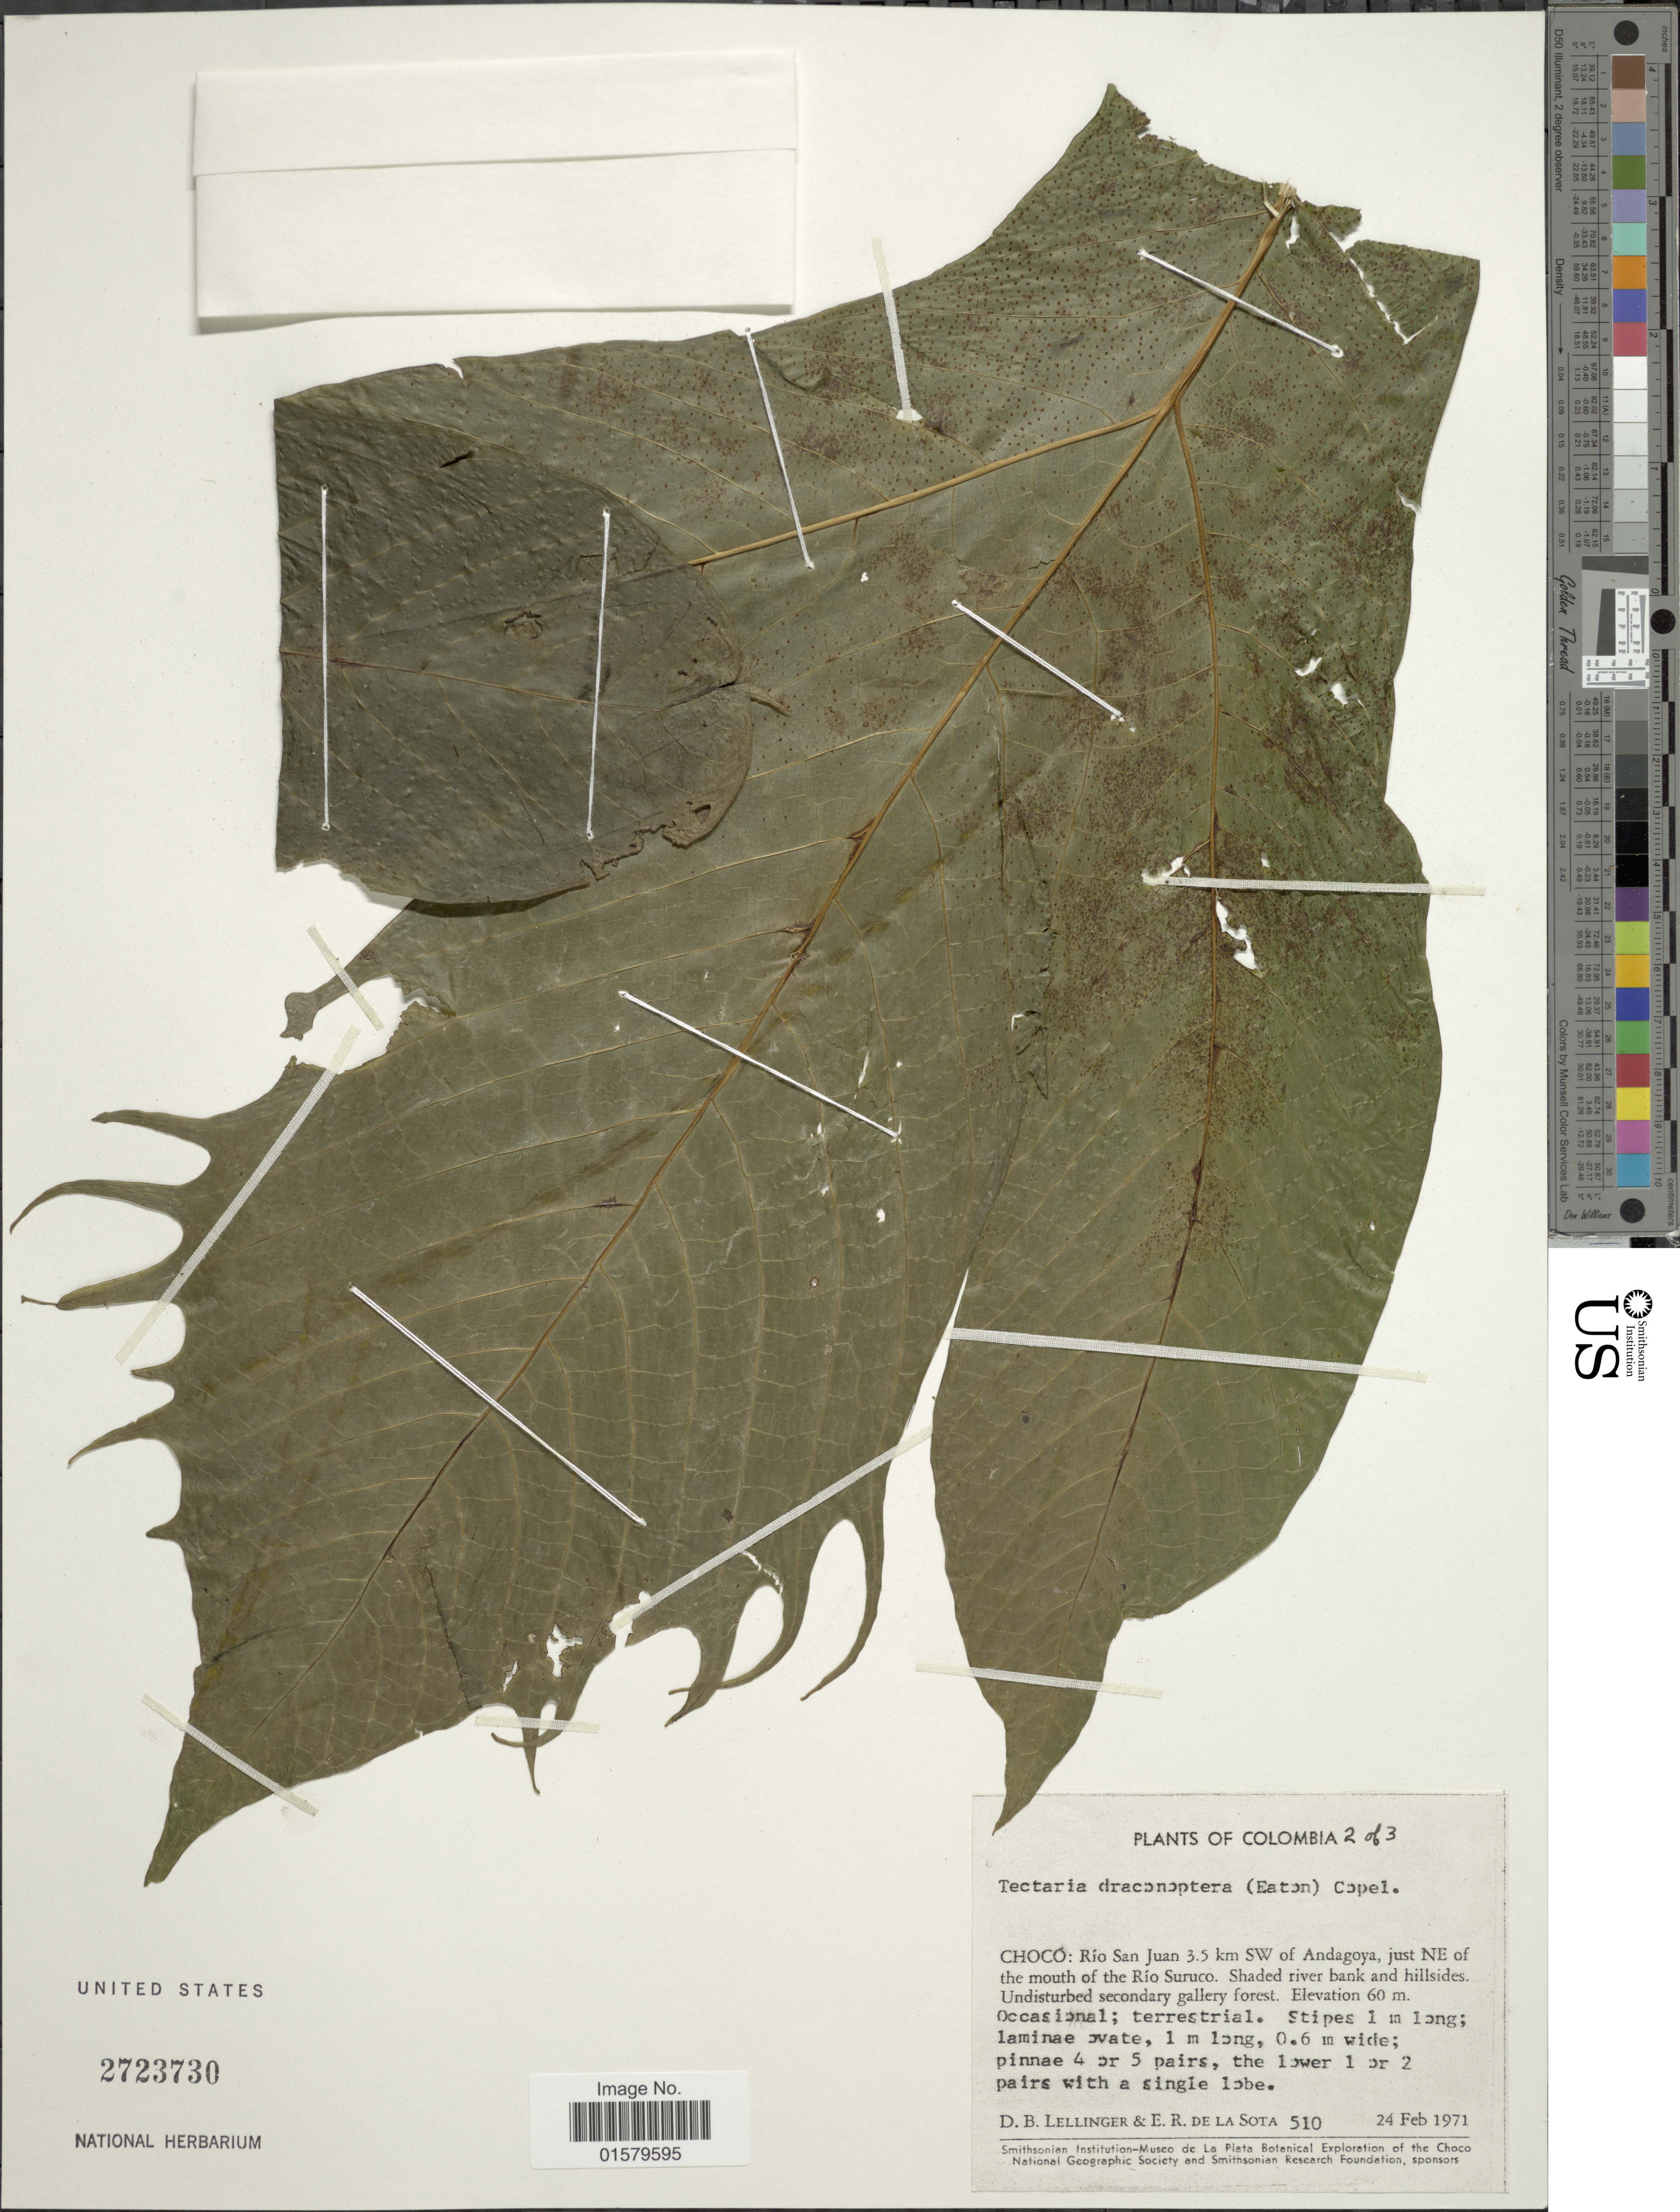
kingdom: Plantae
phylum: Tracheophyta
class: Polypodiopsida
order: Polypodiales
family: Tectariaceae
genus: Tectaria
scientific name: Tectaria draconoptera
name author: (D.C. Eaton) Copel.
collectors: D. B. Lellinger & E. R. de la Sota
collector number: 510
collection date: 1971-02-24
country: Colombia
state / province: Chocó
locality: Rio San Juan 3.5 km SW of Andagoya, just NE of the mouth of the Rio Suruco. Shaded river bank and hillsides. Undisturbed secondary gallery forest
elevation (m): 60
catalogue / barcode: US 2723730